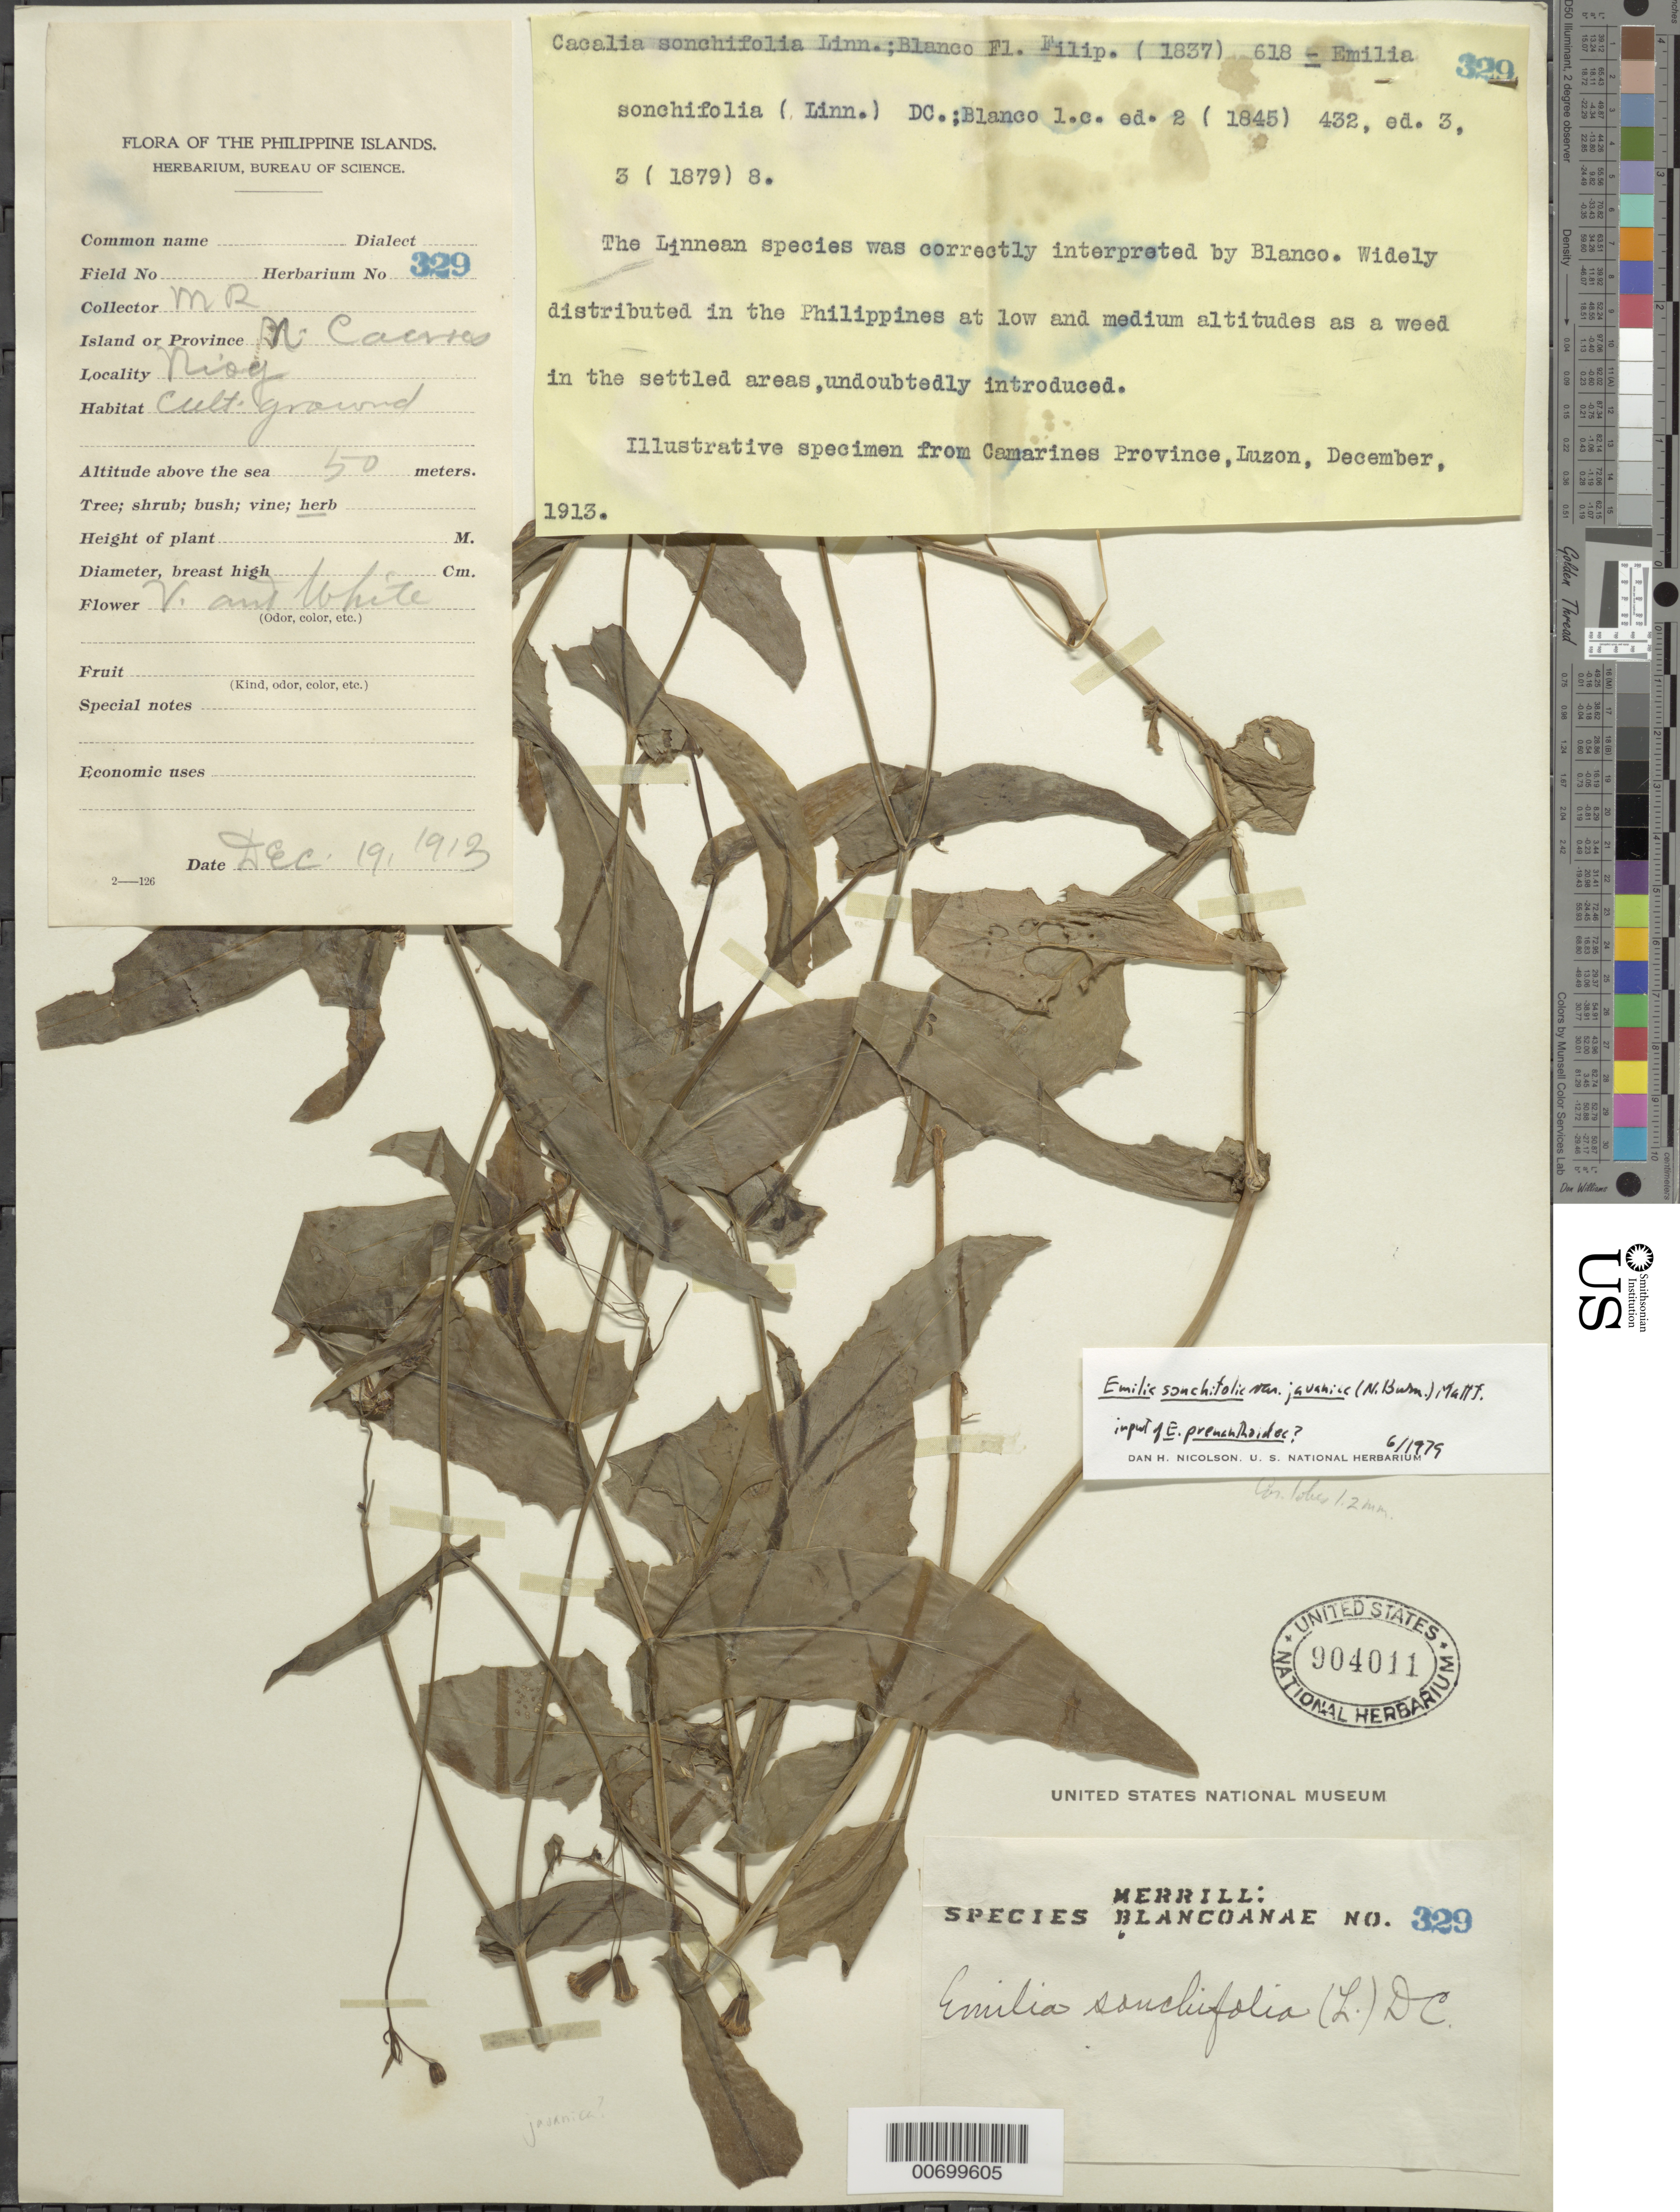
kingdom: Plantae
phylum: Tracheophyta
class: Magnoliopsida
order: Asterales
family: Asteraceae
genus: Emilia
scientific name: Emilia sonchifolia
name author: (L.) DC.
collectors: Merrill, --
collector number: Sp. Blancoan. 0329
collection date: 1913-12-19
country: Philippines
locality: The Philippines Islands, Niog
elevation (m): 50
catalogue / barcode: US 904011